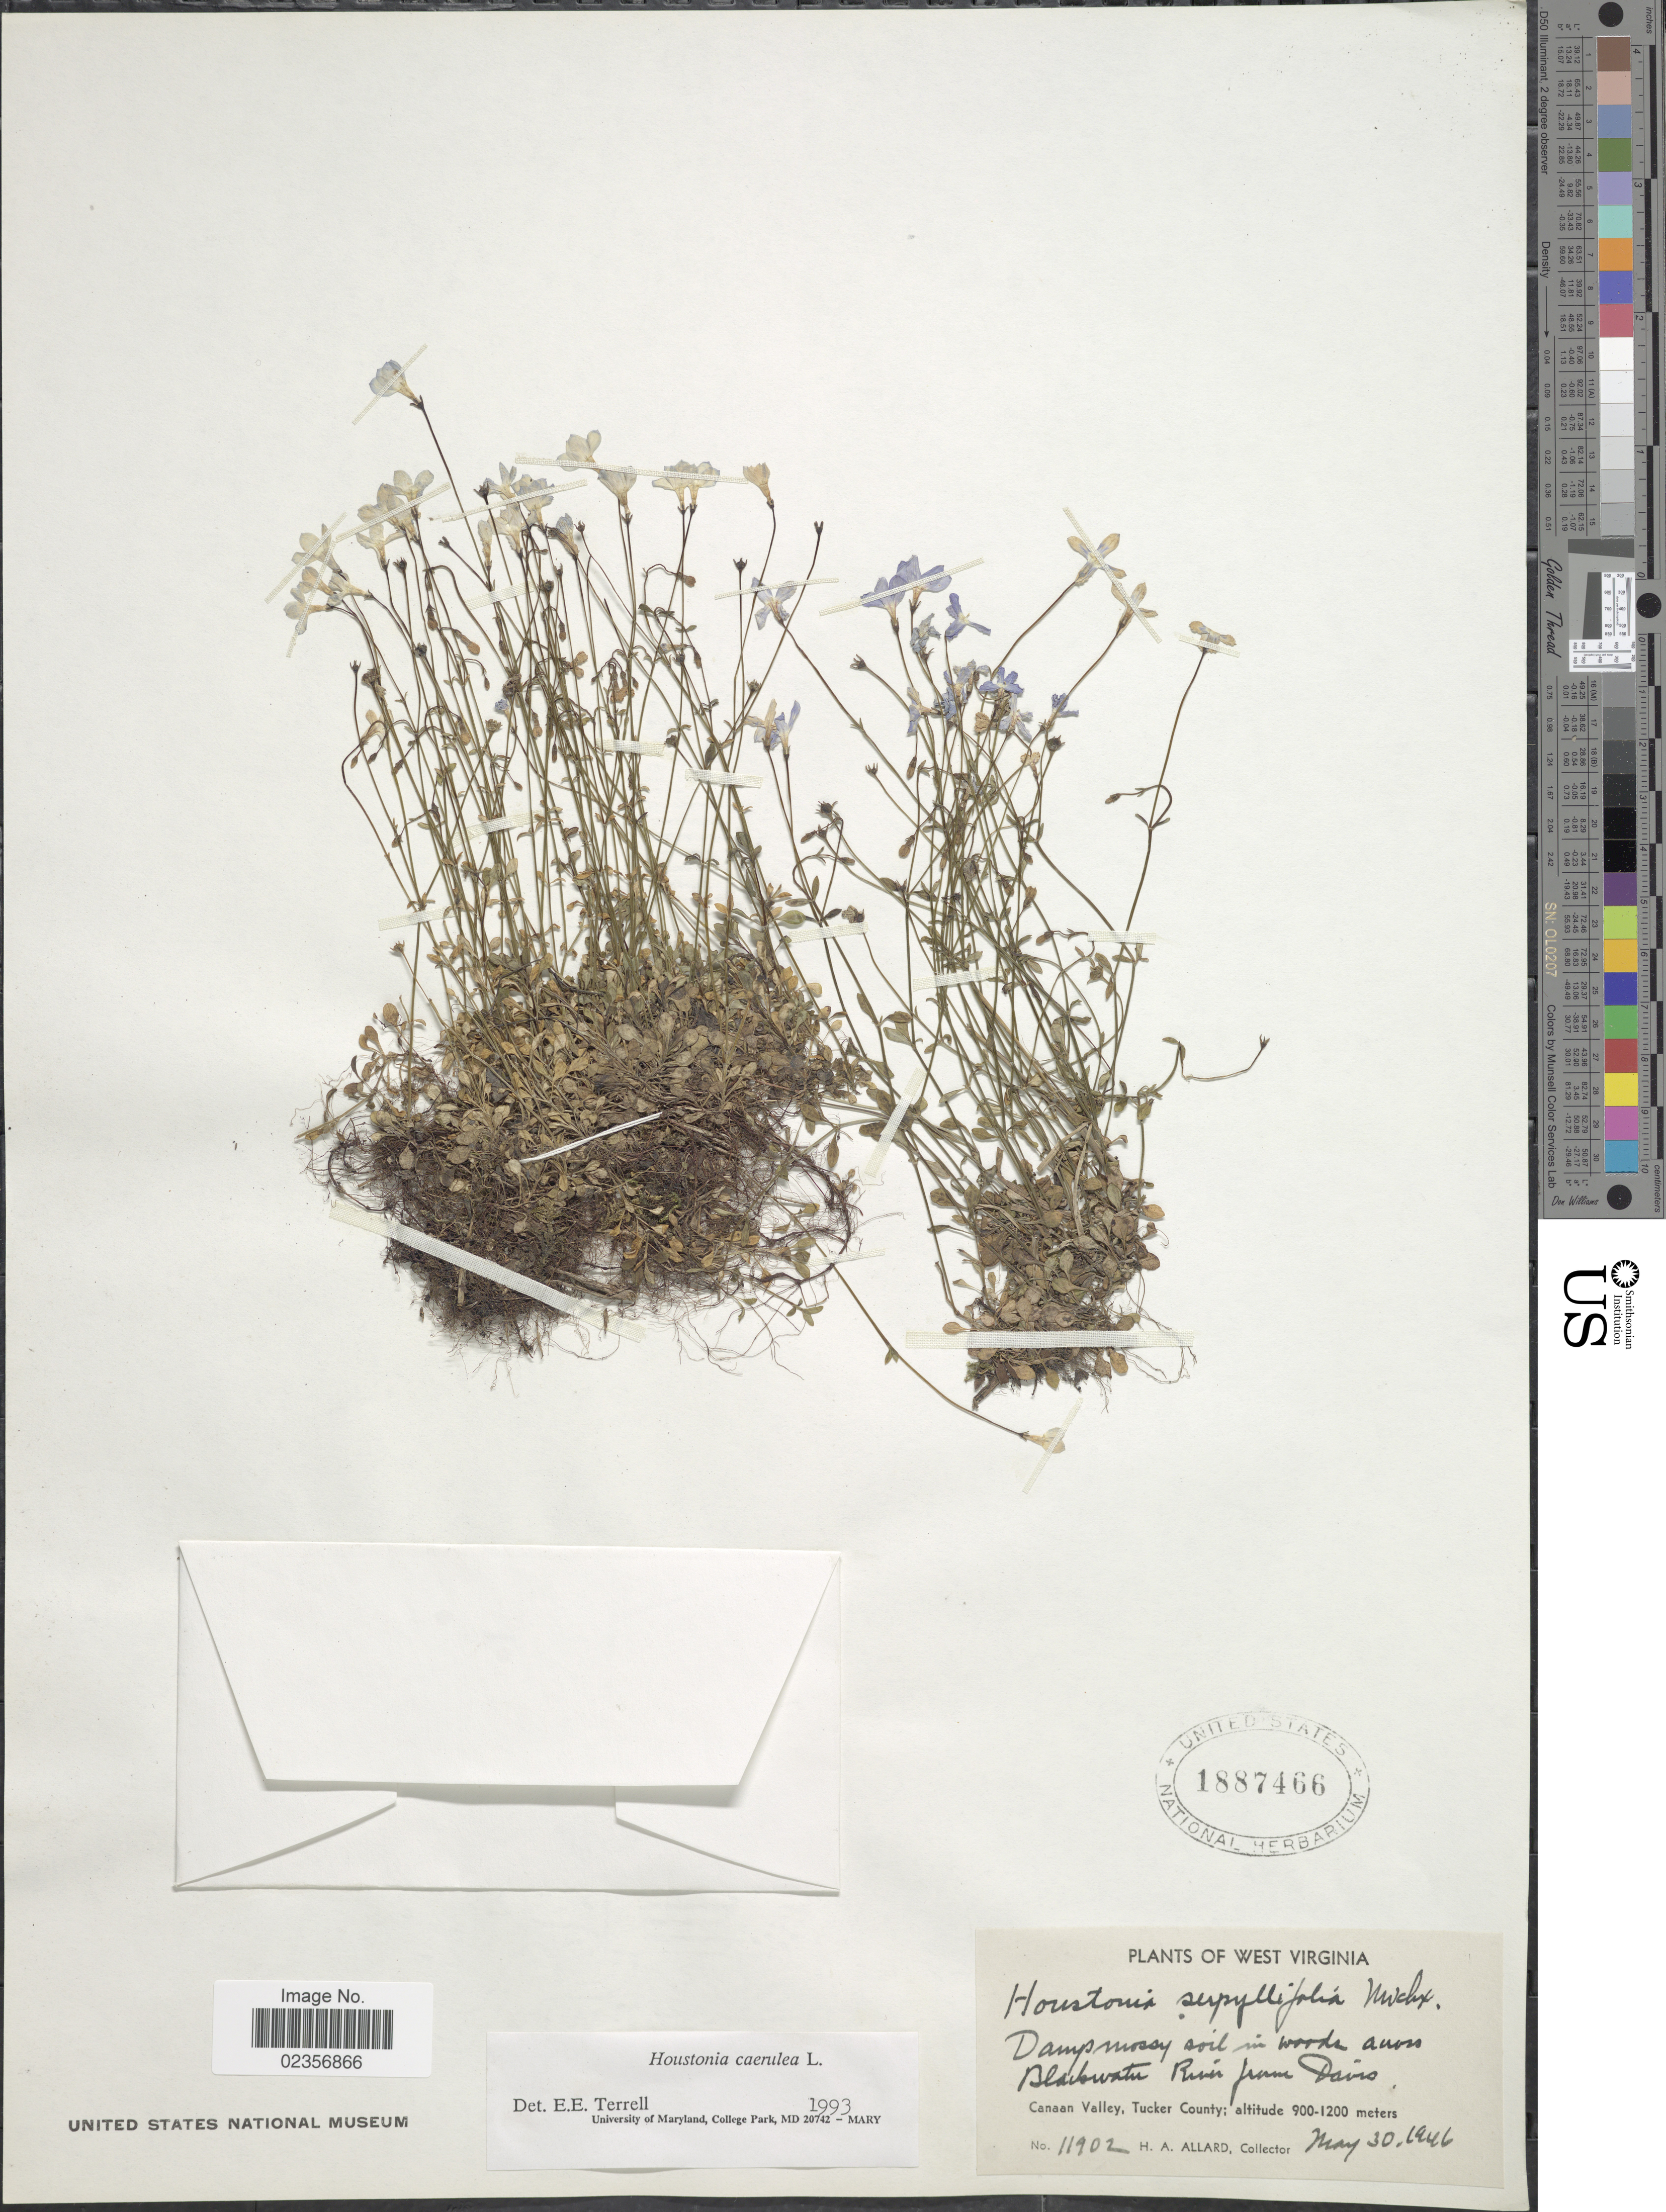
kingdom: Plantae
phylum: Tracheophyta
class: Magnoliopsida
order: Gentianales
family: Rubiaceae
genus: Houstonia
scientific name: Houstonia caerulea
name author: L.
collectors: H. A. Allard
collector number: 11902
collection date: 1946-05-30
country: United States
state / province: West Virginia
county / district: Tucker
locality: Damp mossy soil in woods across Blackwater River from Davis. Canaan Valley, Tucker County.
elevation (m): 900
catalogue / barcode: US 1887466